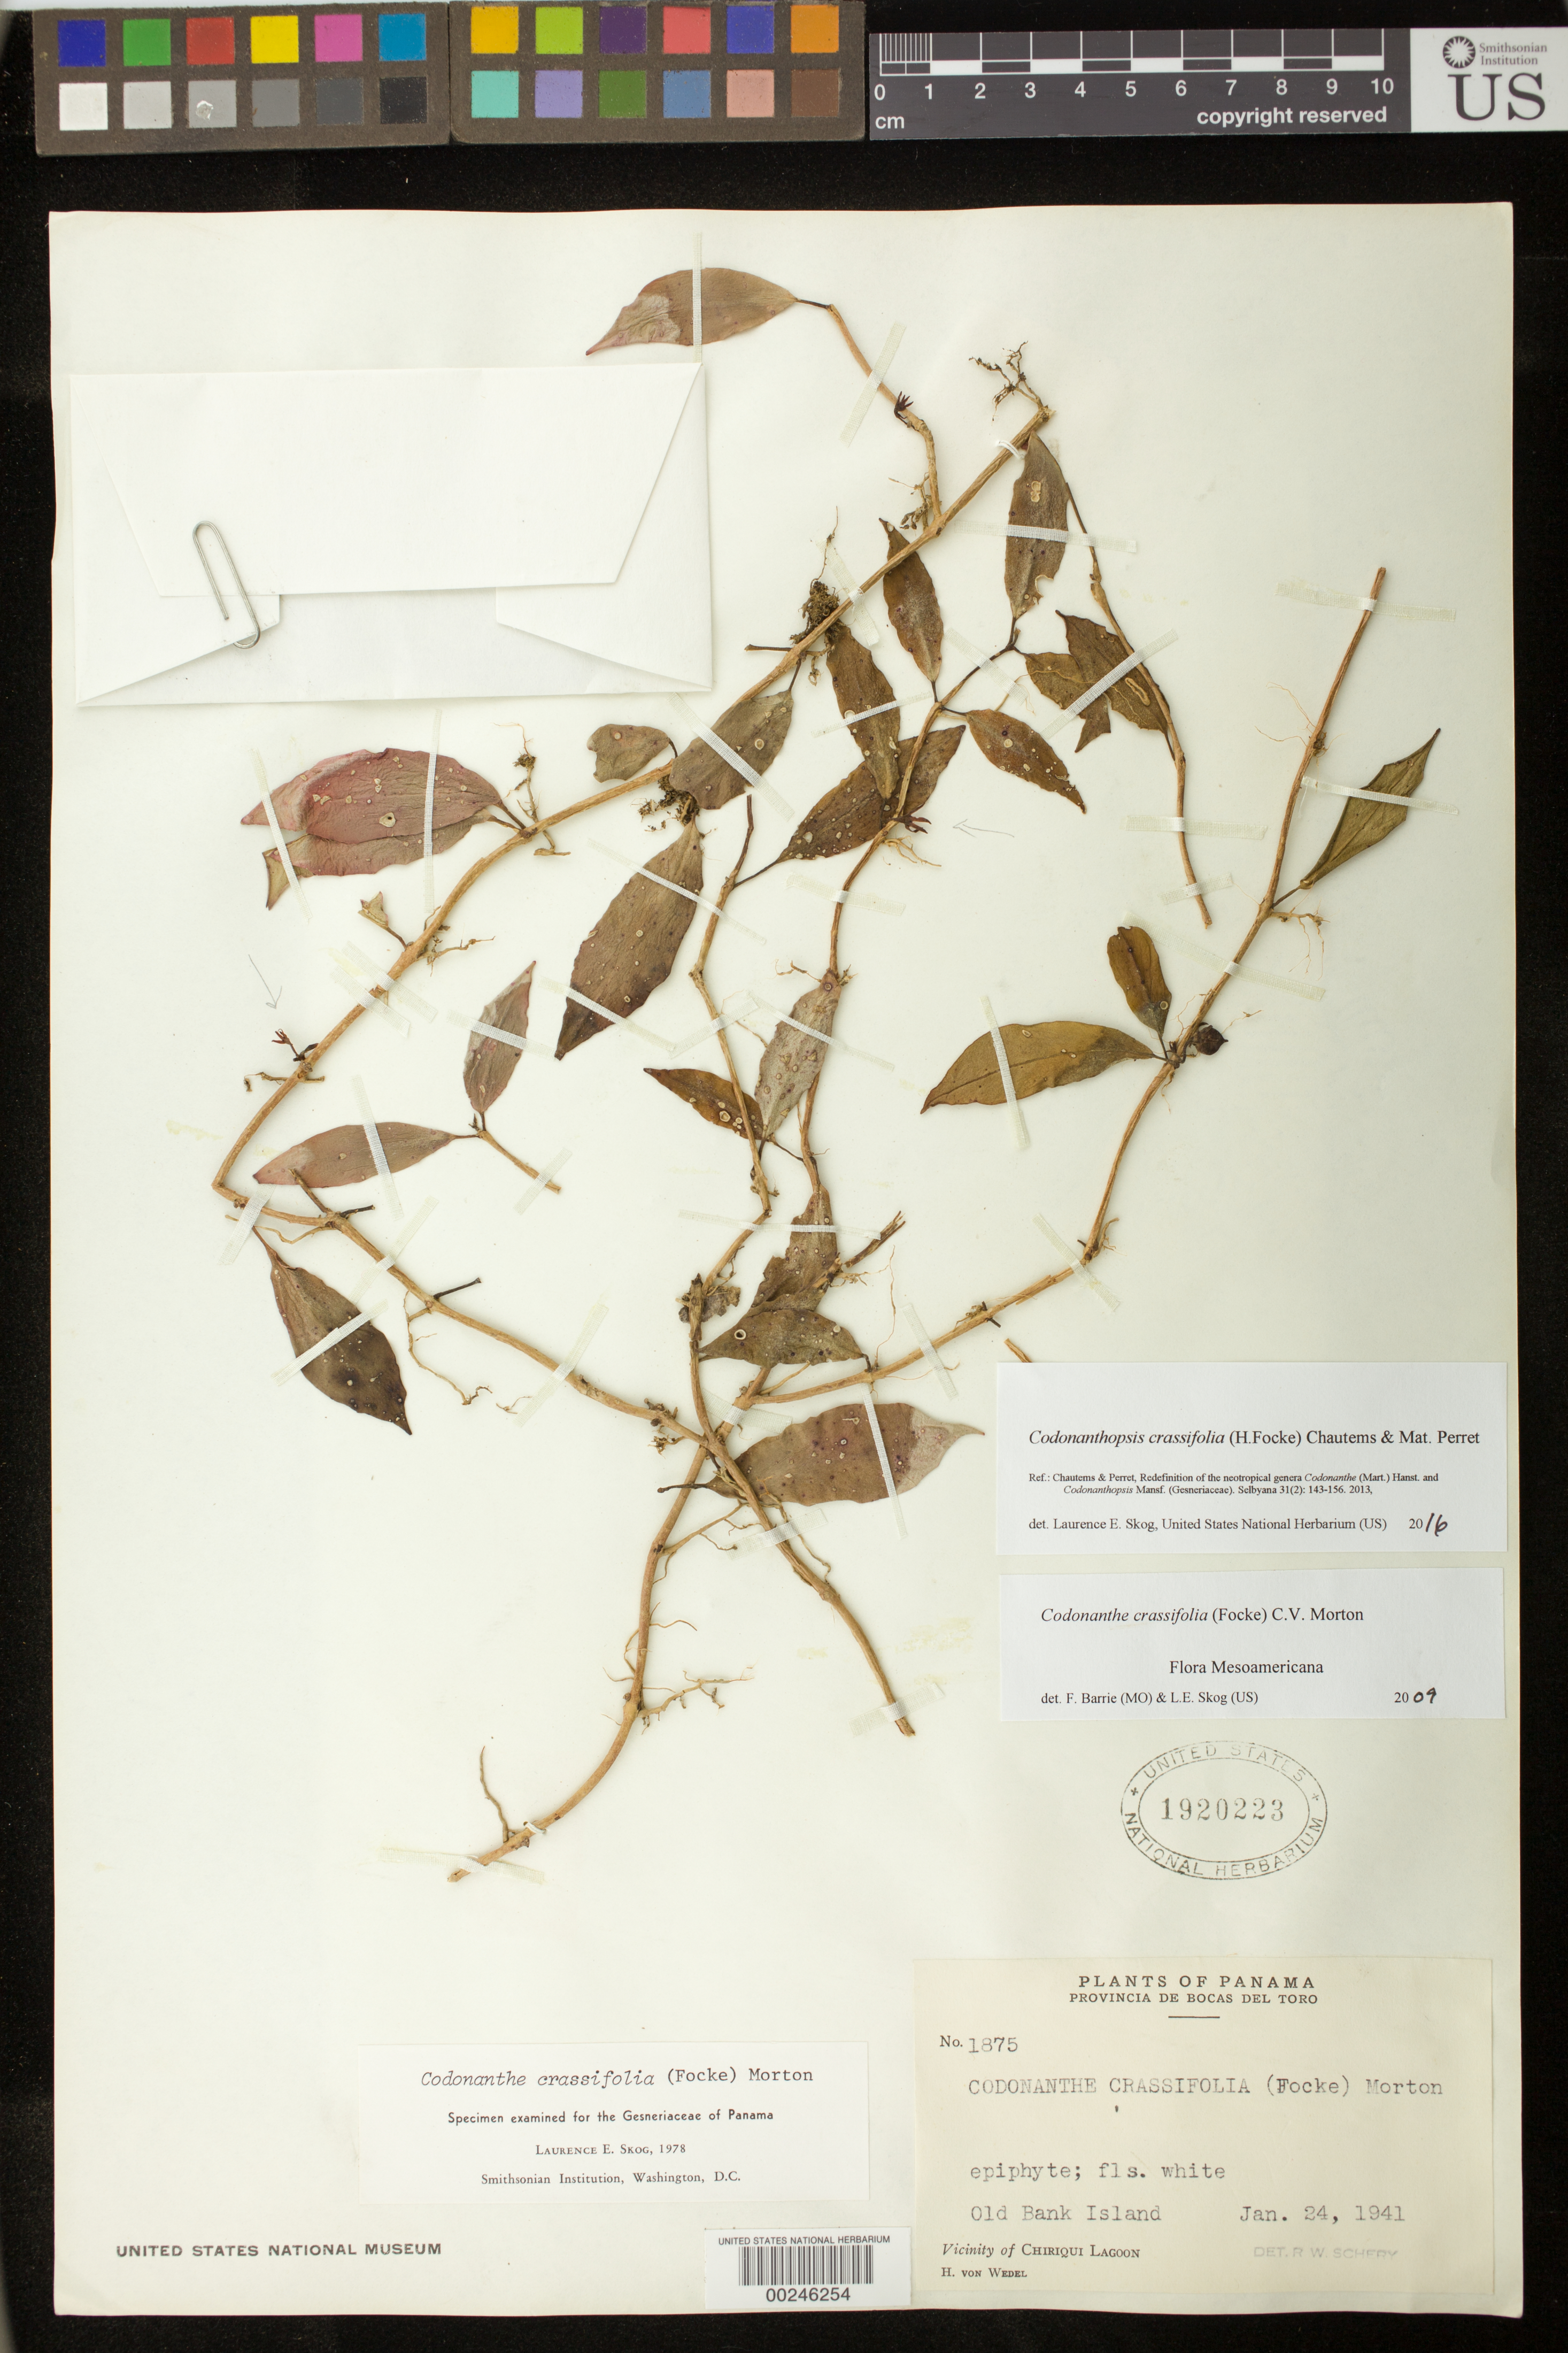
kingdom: Plantae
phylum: Tracheophyta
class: Magnoliopsida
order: Lamiales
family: Gesneriaceae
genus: Codonanthopsis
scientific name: Codonanthopsis crassifolia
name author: (H. Focke) Chautems & Mat.Perret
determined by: Skog, Laurence E.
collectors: H. von Wedel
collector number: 1875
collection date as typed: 24 Jan 1941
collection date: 1941-01-24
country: Panama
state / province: Bocas del Toro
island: Old Bank Island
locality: Old Bank Island, vicinity of Chiriqui Lagoon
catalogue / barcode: US 1920223